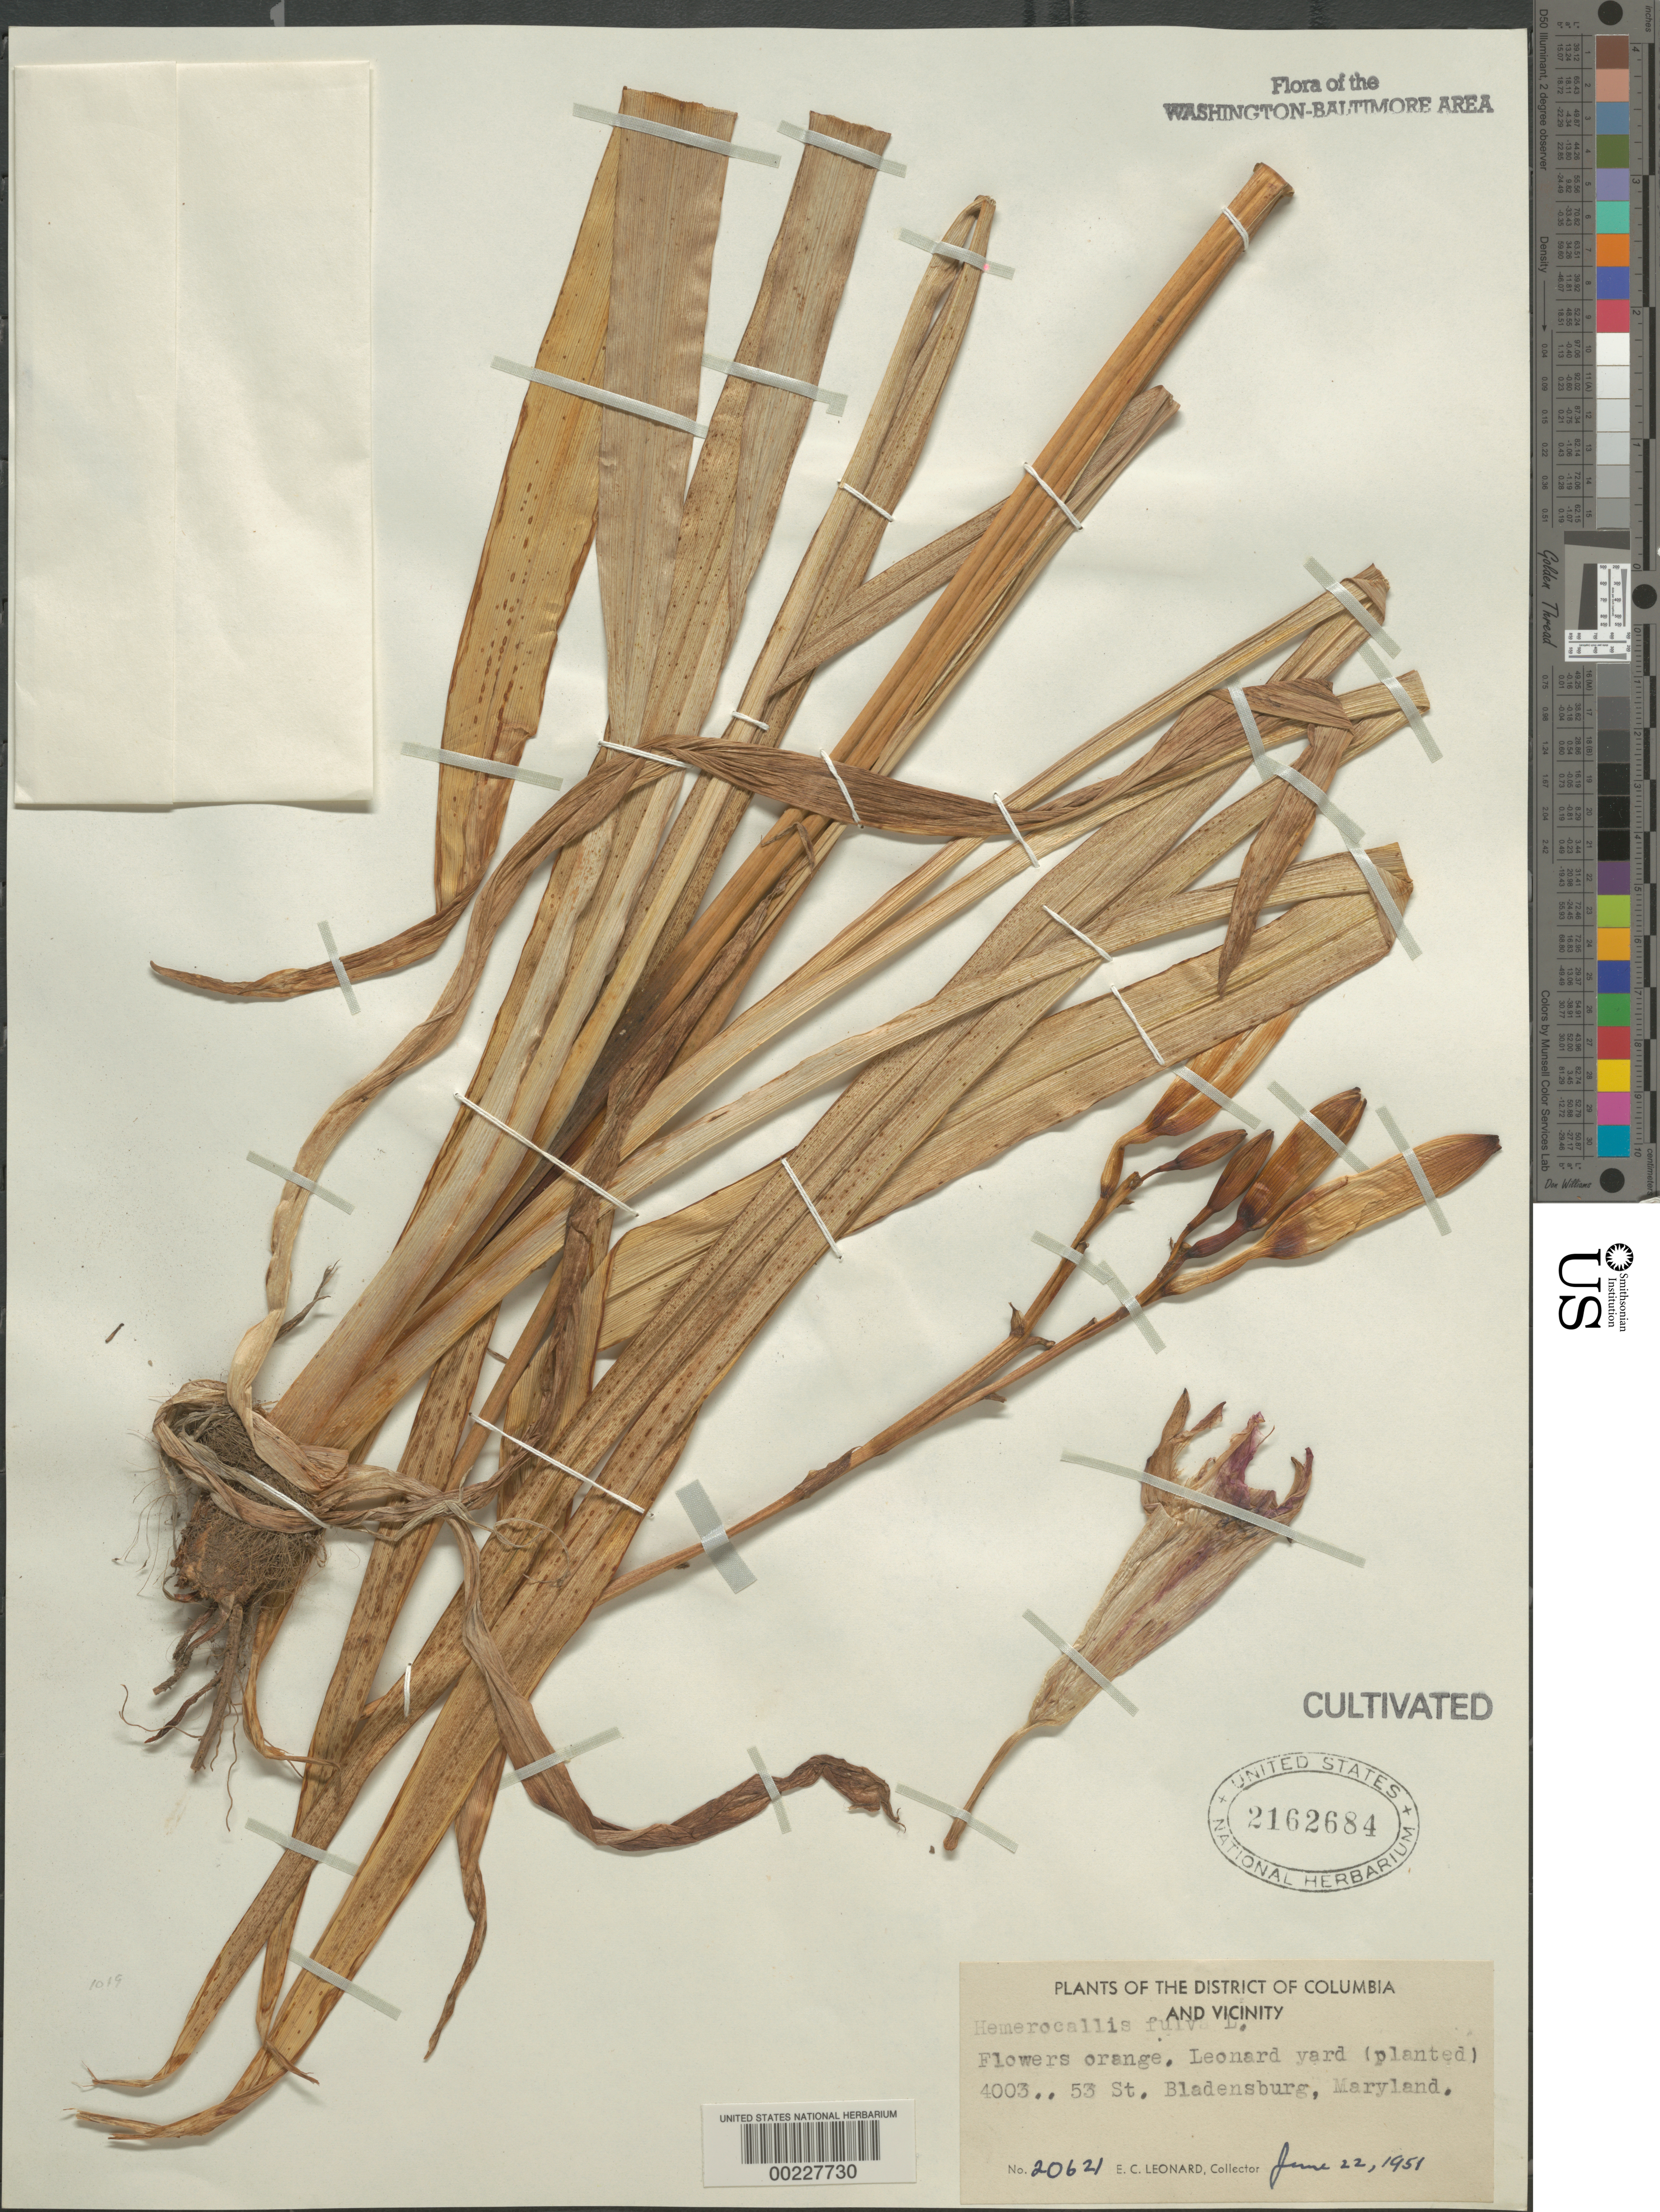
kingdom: Plantae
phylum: Tracheophyta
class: Liliopsida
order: Asparagales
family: Asphodelaceae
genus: Hemerocallis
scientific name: Hemerocallis fulva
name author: L.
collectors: E. C. Leonard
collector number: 20621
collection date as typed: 22 Jul 1951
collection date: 1951-07-22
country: United States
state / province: Maryland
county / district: Prince George's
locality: Bladensburg, 4003 53 St, Leonard yard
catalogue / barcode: US 2162684